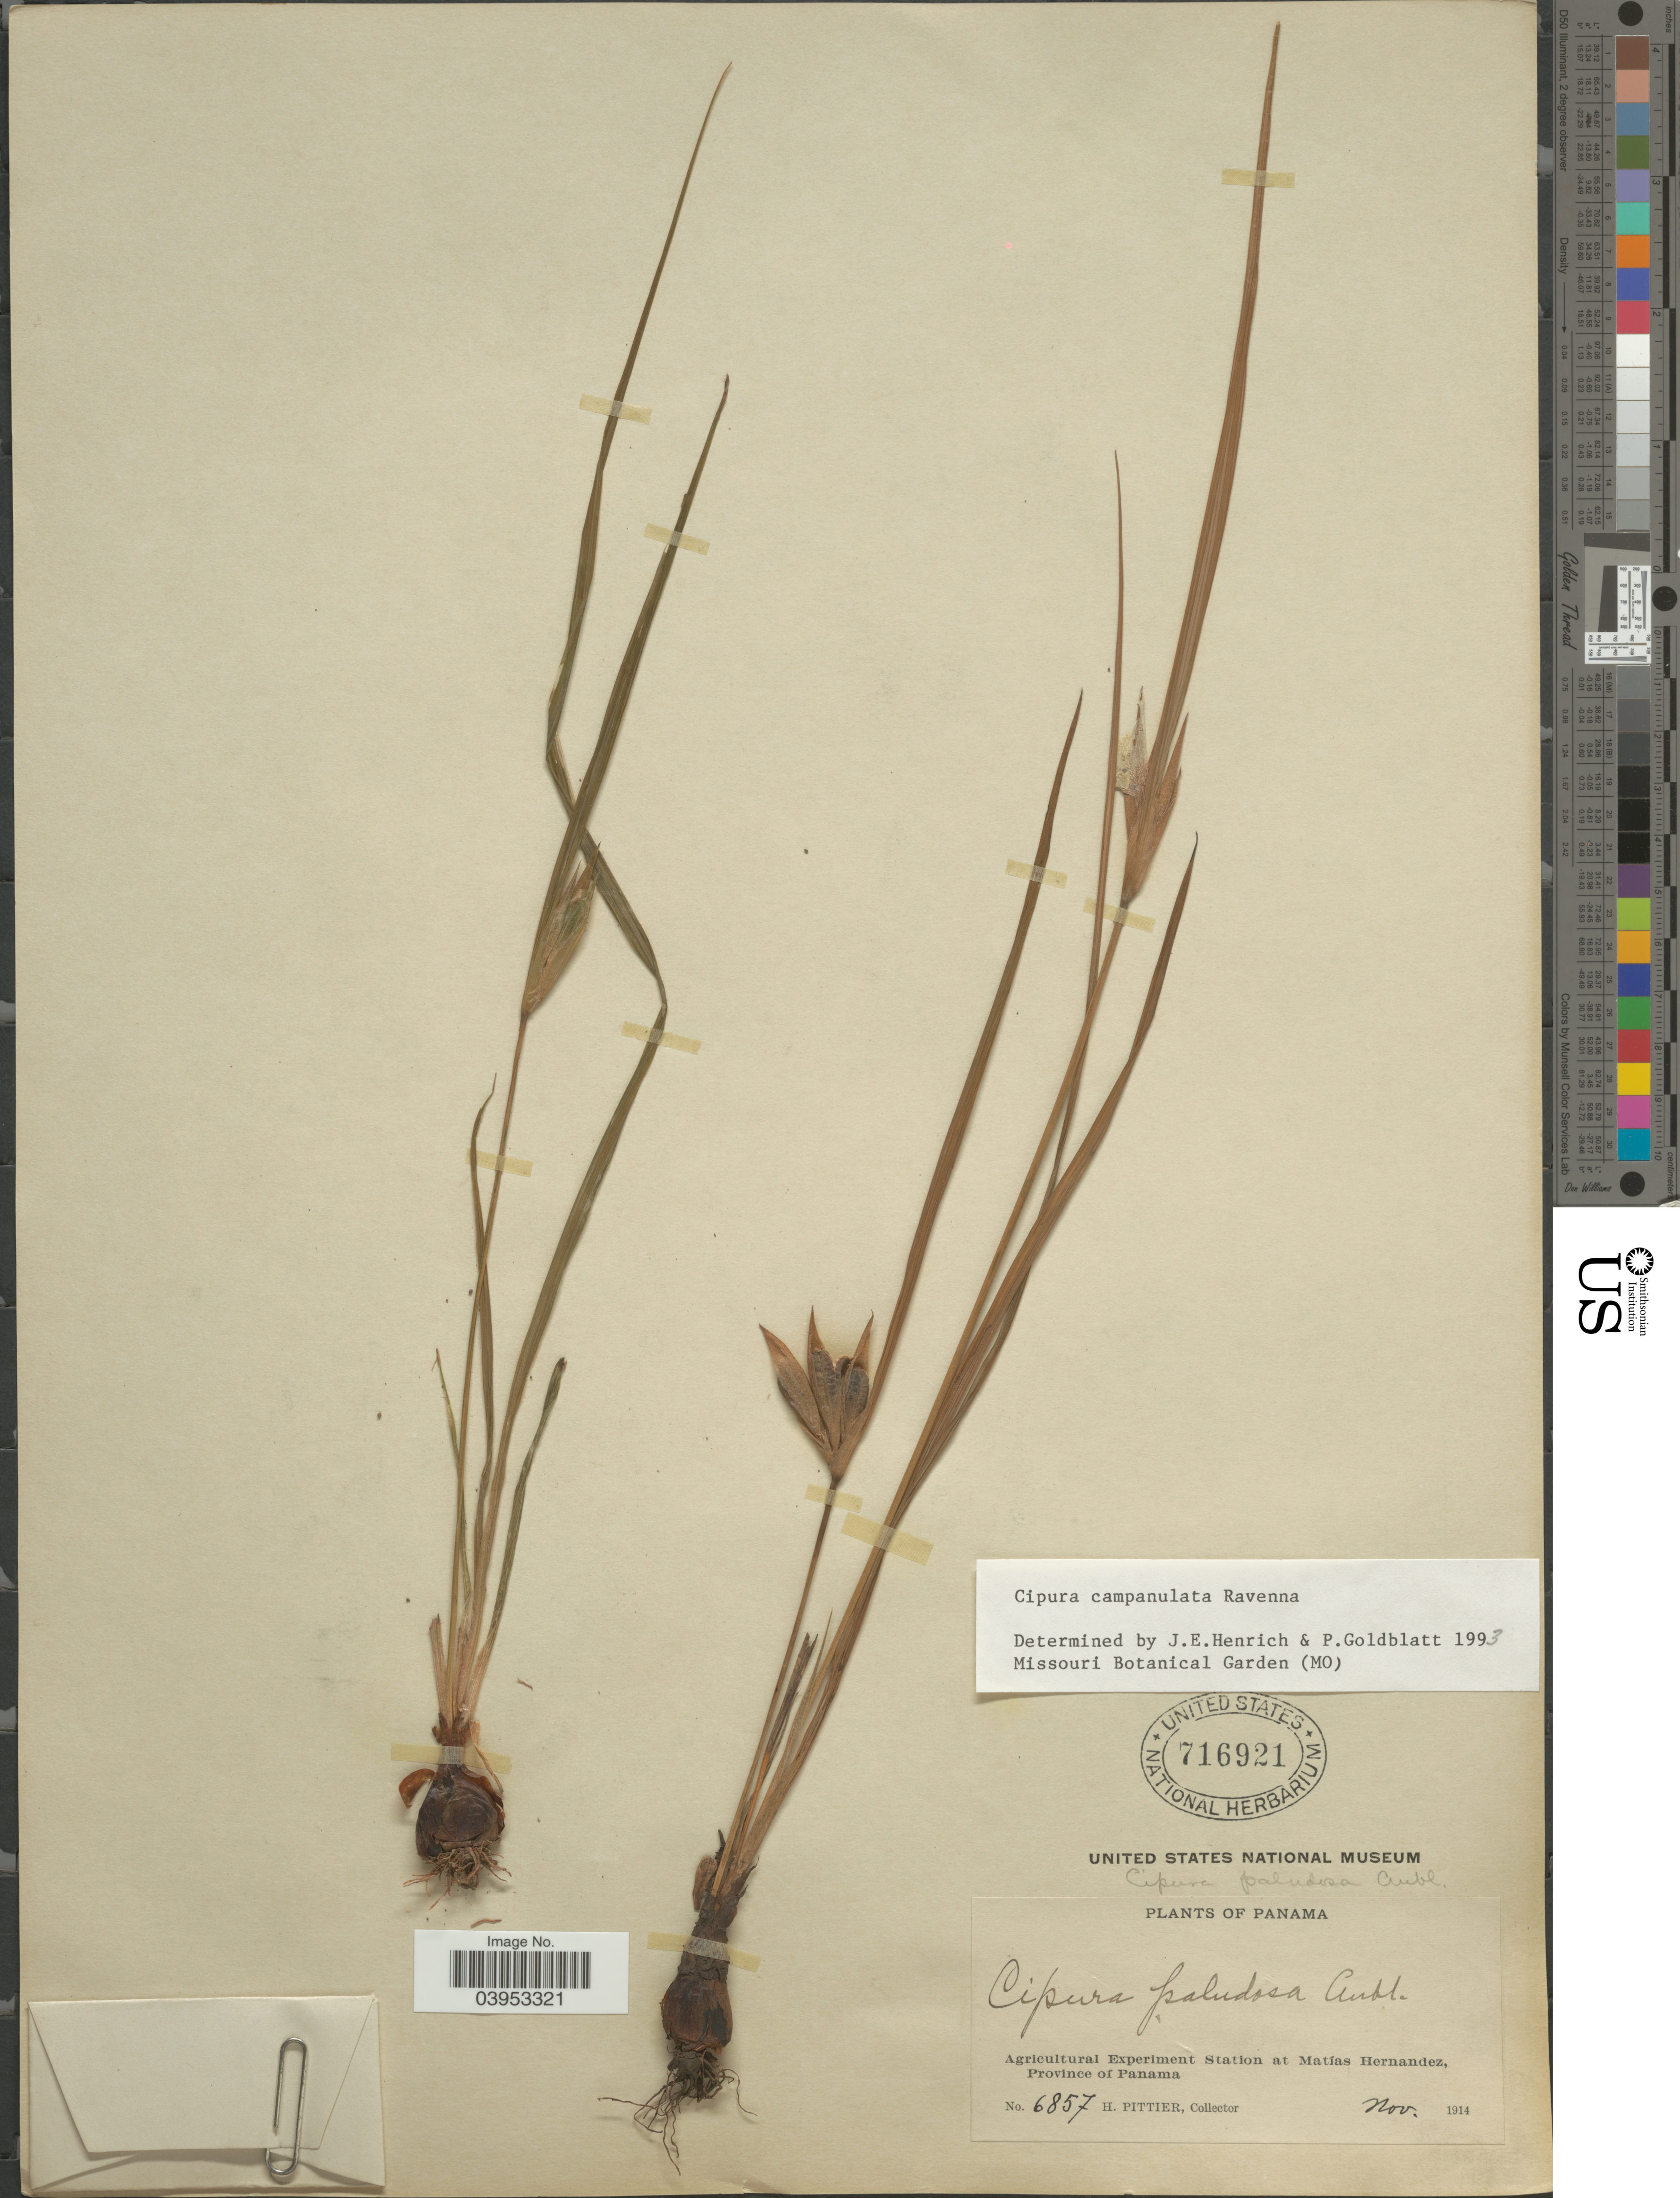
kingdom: Plantae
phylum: Tracheophyta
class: Liliopsida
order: Asparagales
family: Iridaceae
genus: Cipura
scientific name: Cipura campanulata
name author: Ravenna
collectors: H. F. Pittier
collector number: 6857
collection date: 1914-11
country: Panama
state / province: Panamá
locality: Agricultural Experiment Station at Matías Hernandez.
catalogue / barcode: US 716921